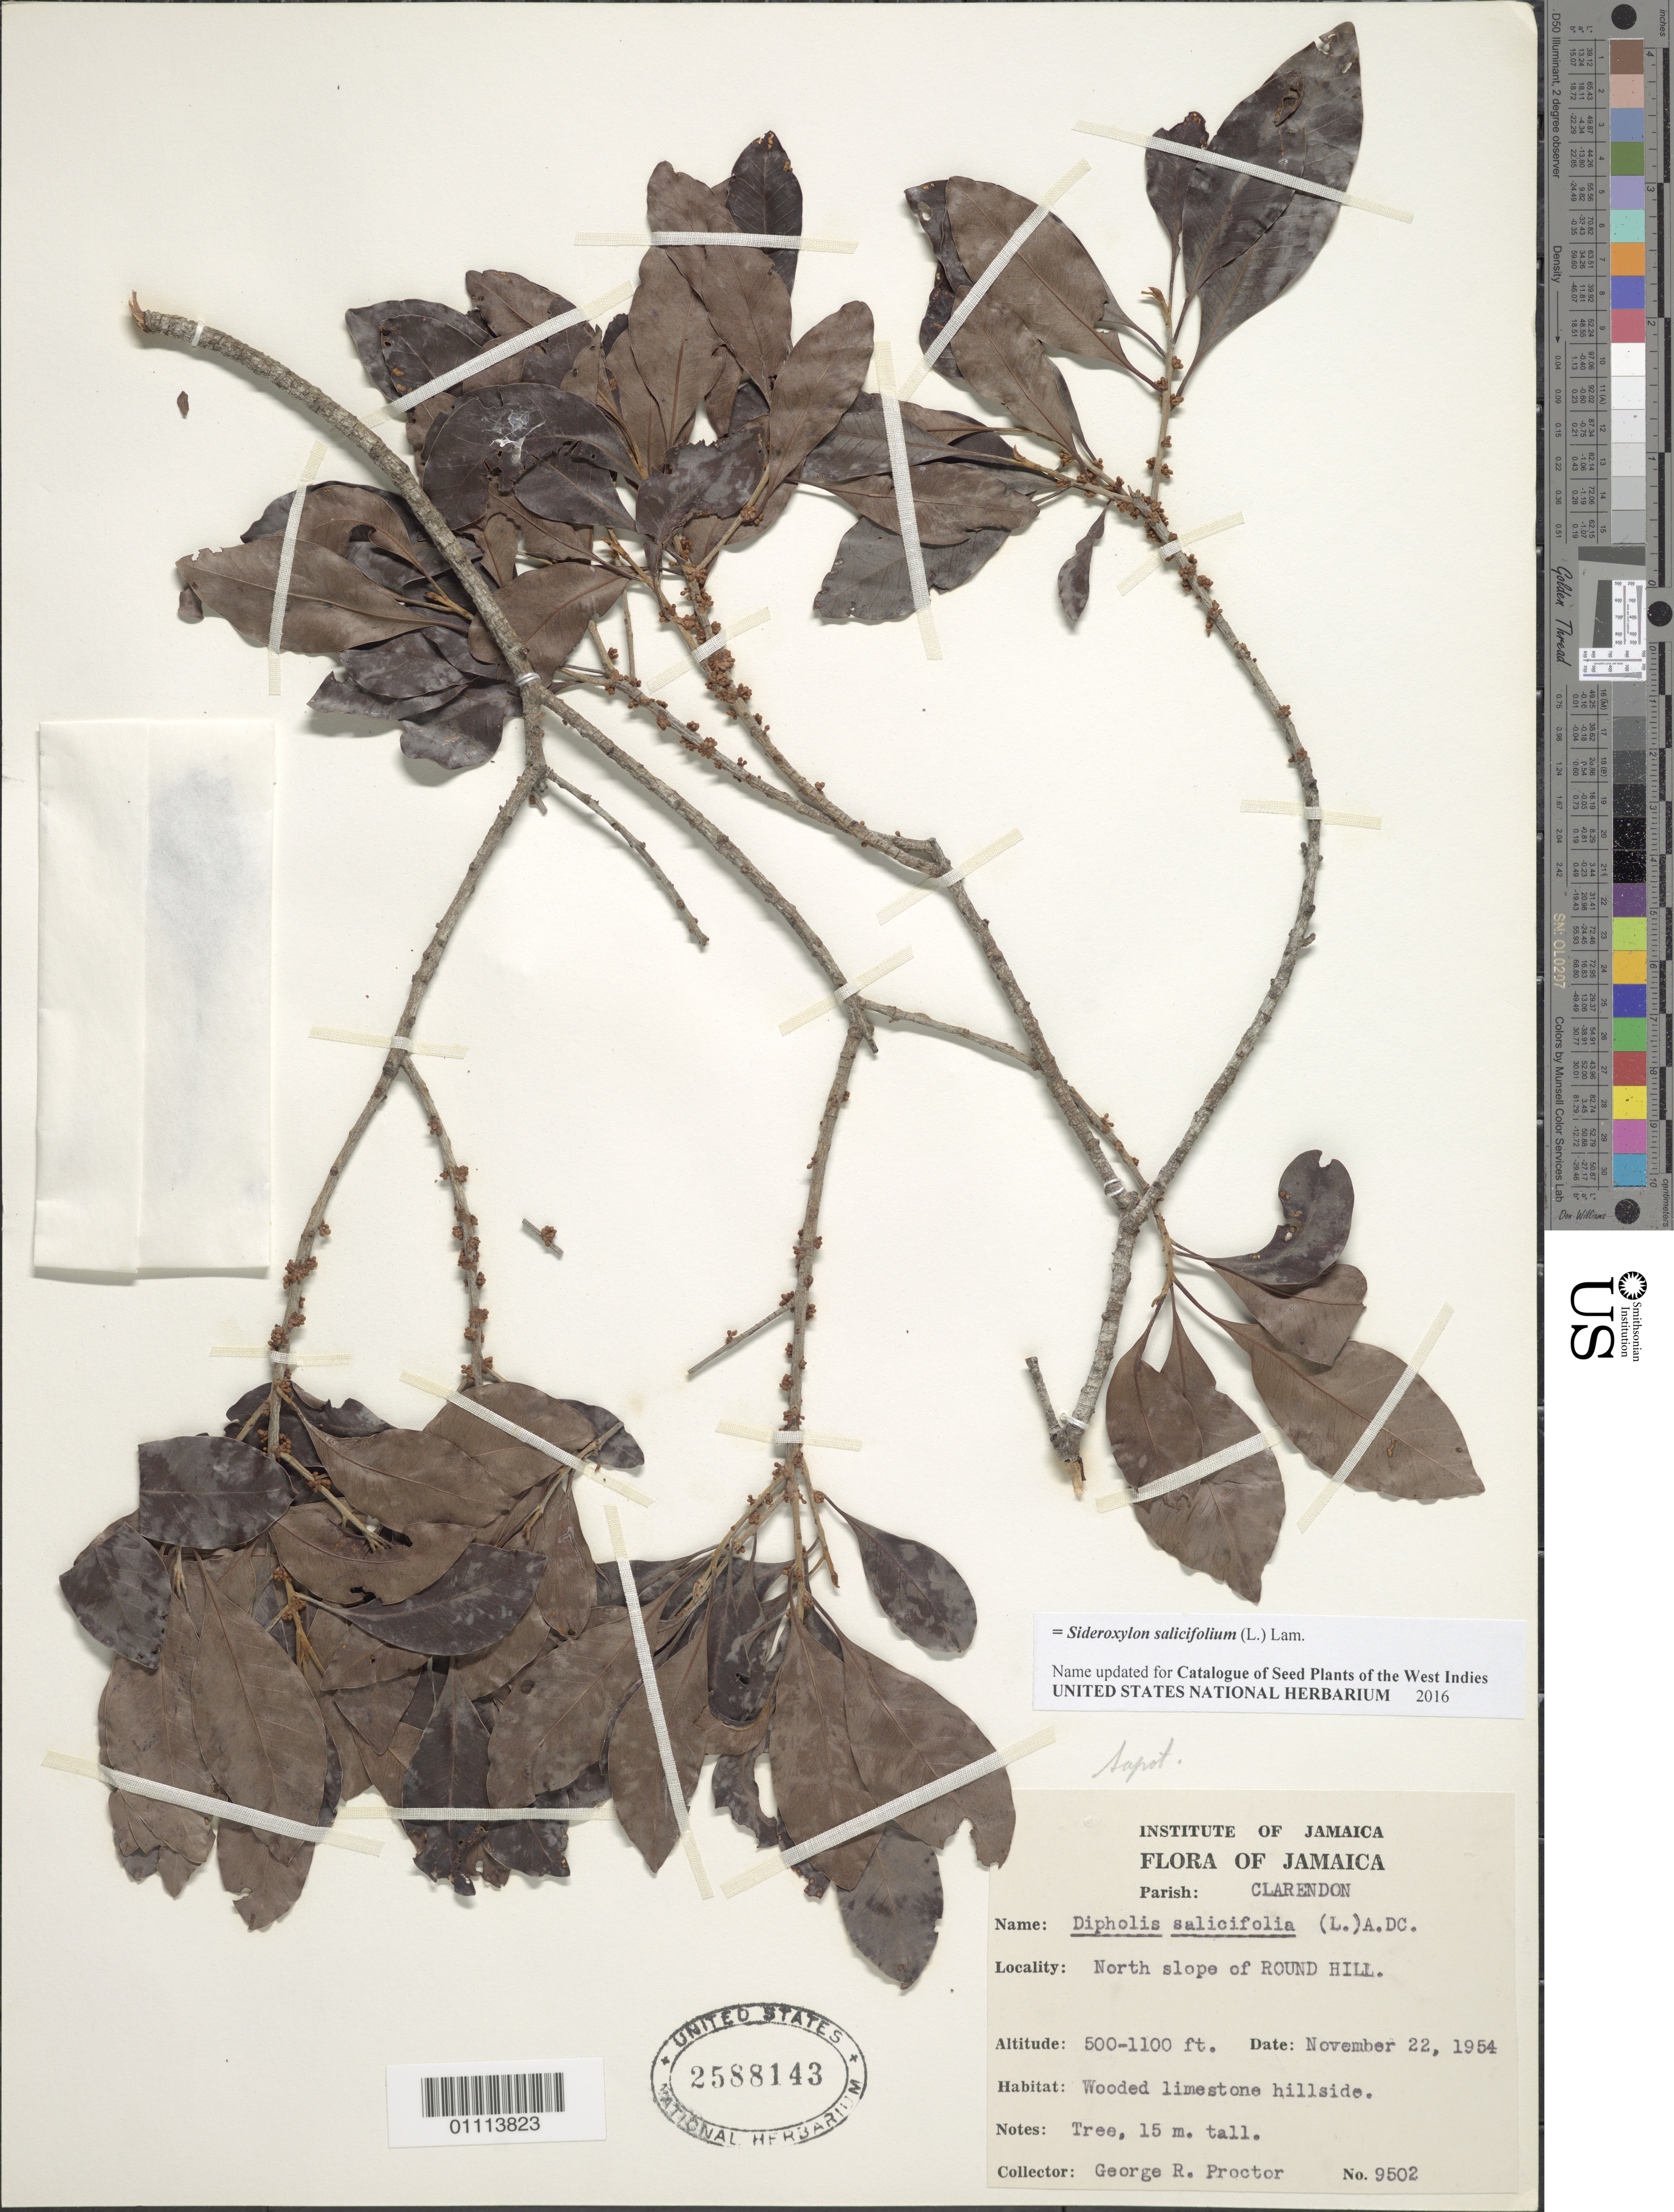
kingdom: Plantae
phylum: Tracheophyta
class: Magnoliopsida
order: Ericales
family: Sapotaceae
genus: Dipholis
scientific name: Dipholis salicifolia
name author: (L.) A. DC.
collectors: G. R. Proctor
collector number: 9502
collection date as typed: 22 Nov 1954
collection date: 1954-11-22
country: Jamaica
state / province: Clarendon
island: Jamaica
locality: N Slope of Round Hill, wooded limestone hillside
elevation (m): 152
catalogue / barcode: US 2588143